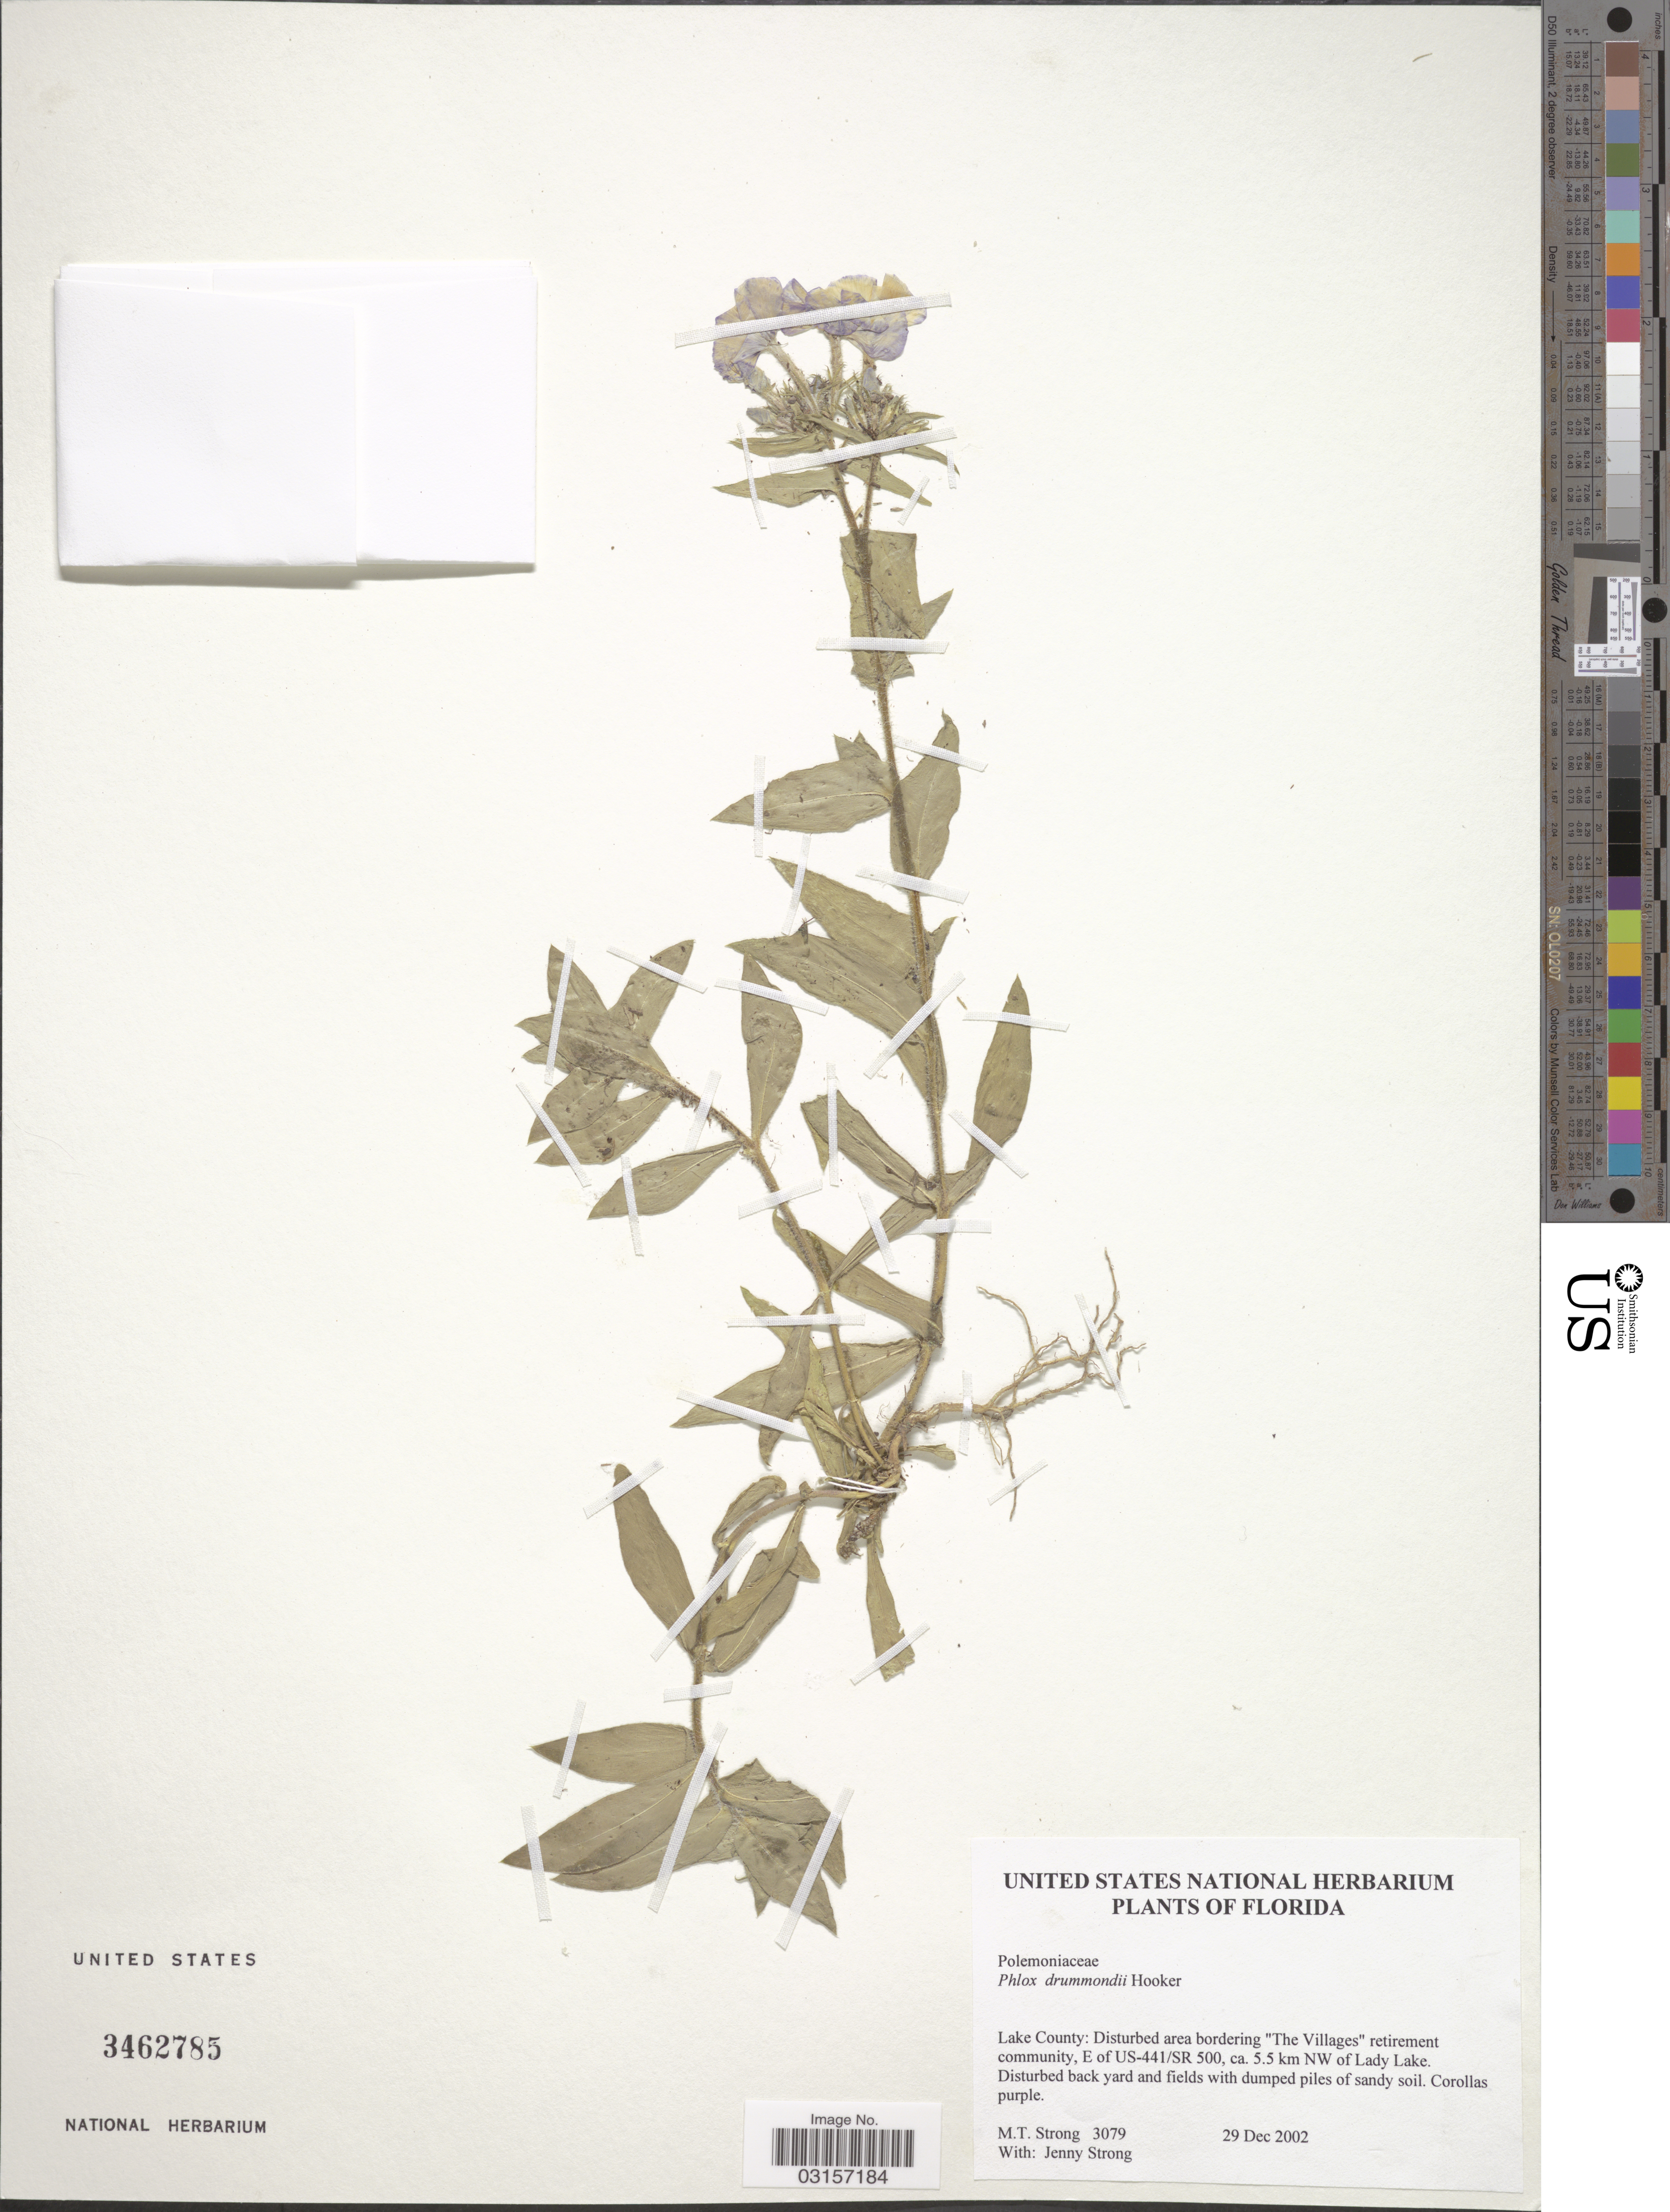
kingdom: Plantae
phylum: Tracheophyta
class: Magnoliopsida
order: Ericales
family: Polemoniaceae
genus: Phlox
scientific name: Phlox drummondii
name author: Hook.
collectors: M. T. Strong & J. Strong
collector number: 3079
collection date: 2002-12-29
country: United States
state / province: Florida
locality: Lake County: Disturbed area bordering "The Villages" retirement community, E of US-441/SR 500, ca. 5.5 km NW of Lady Lake.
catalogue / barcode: US 3462785